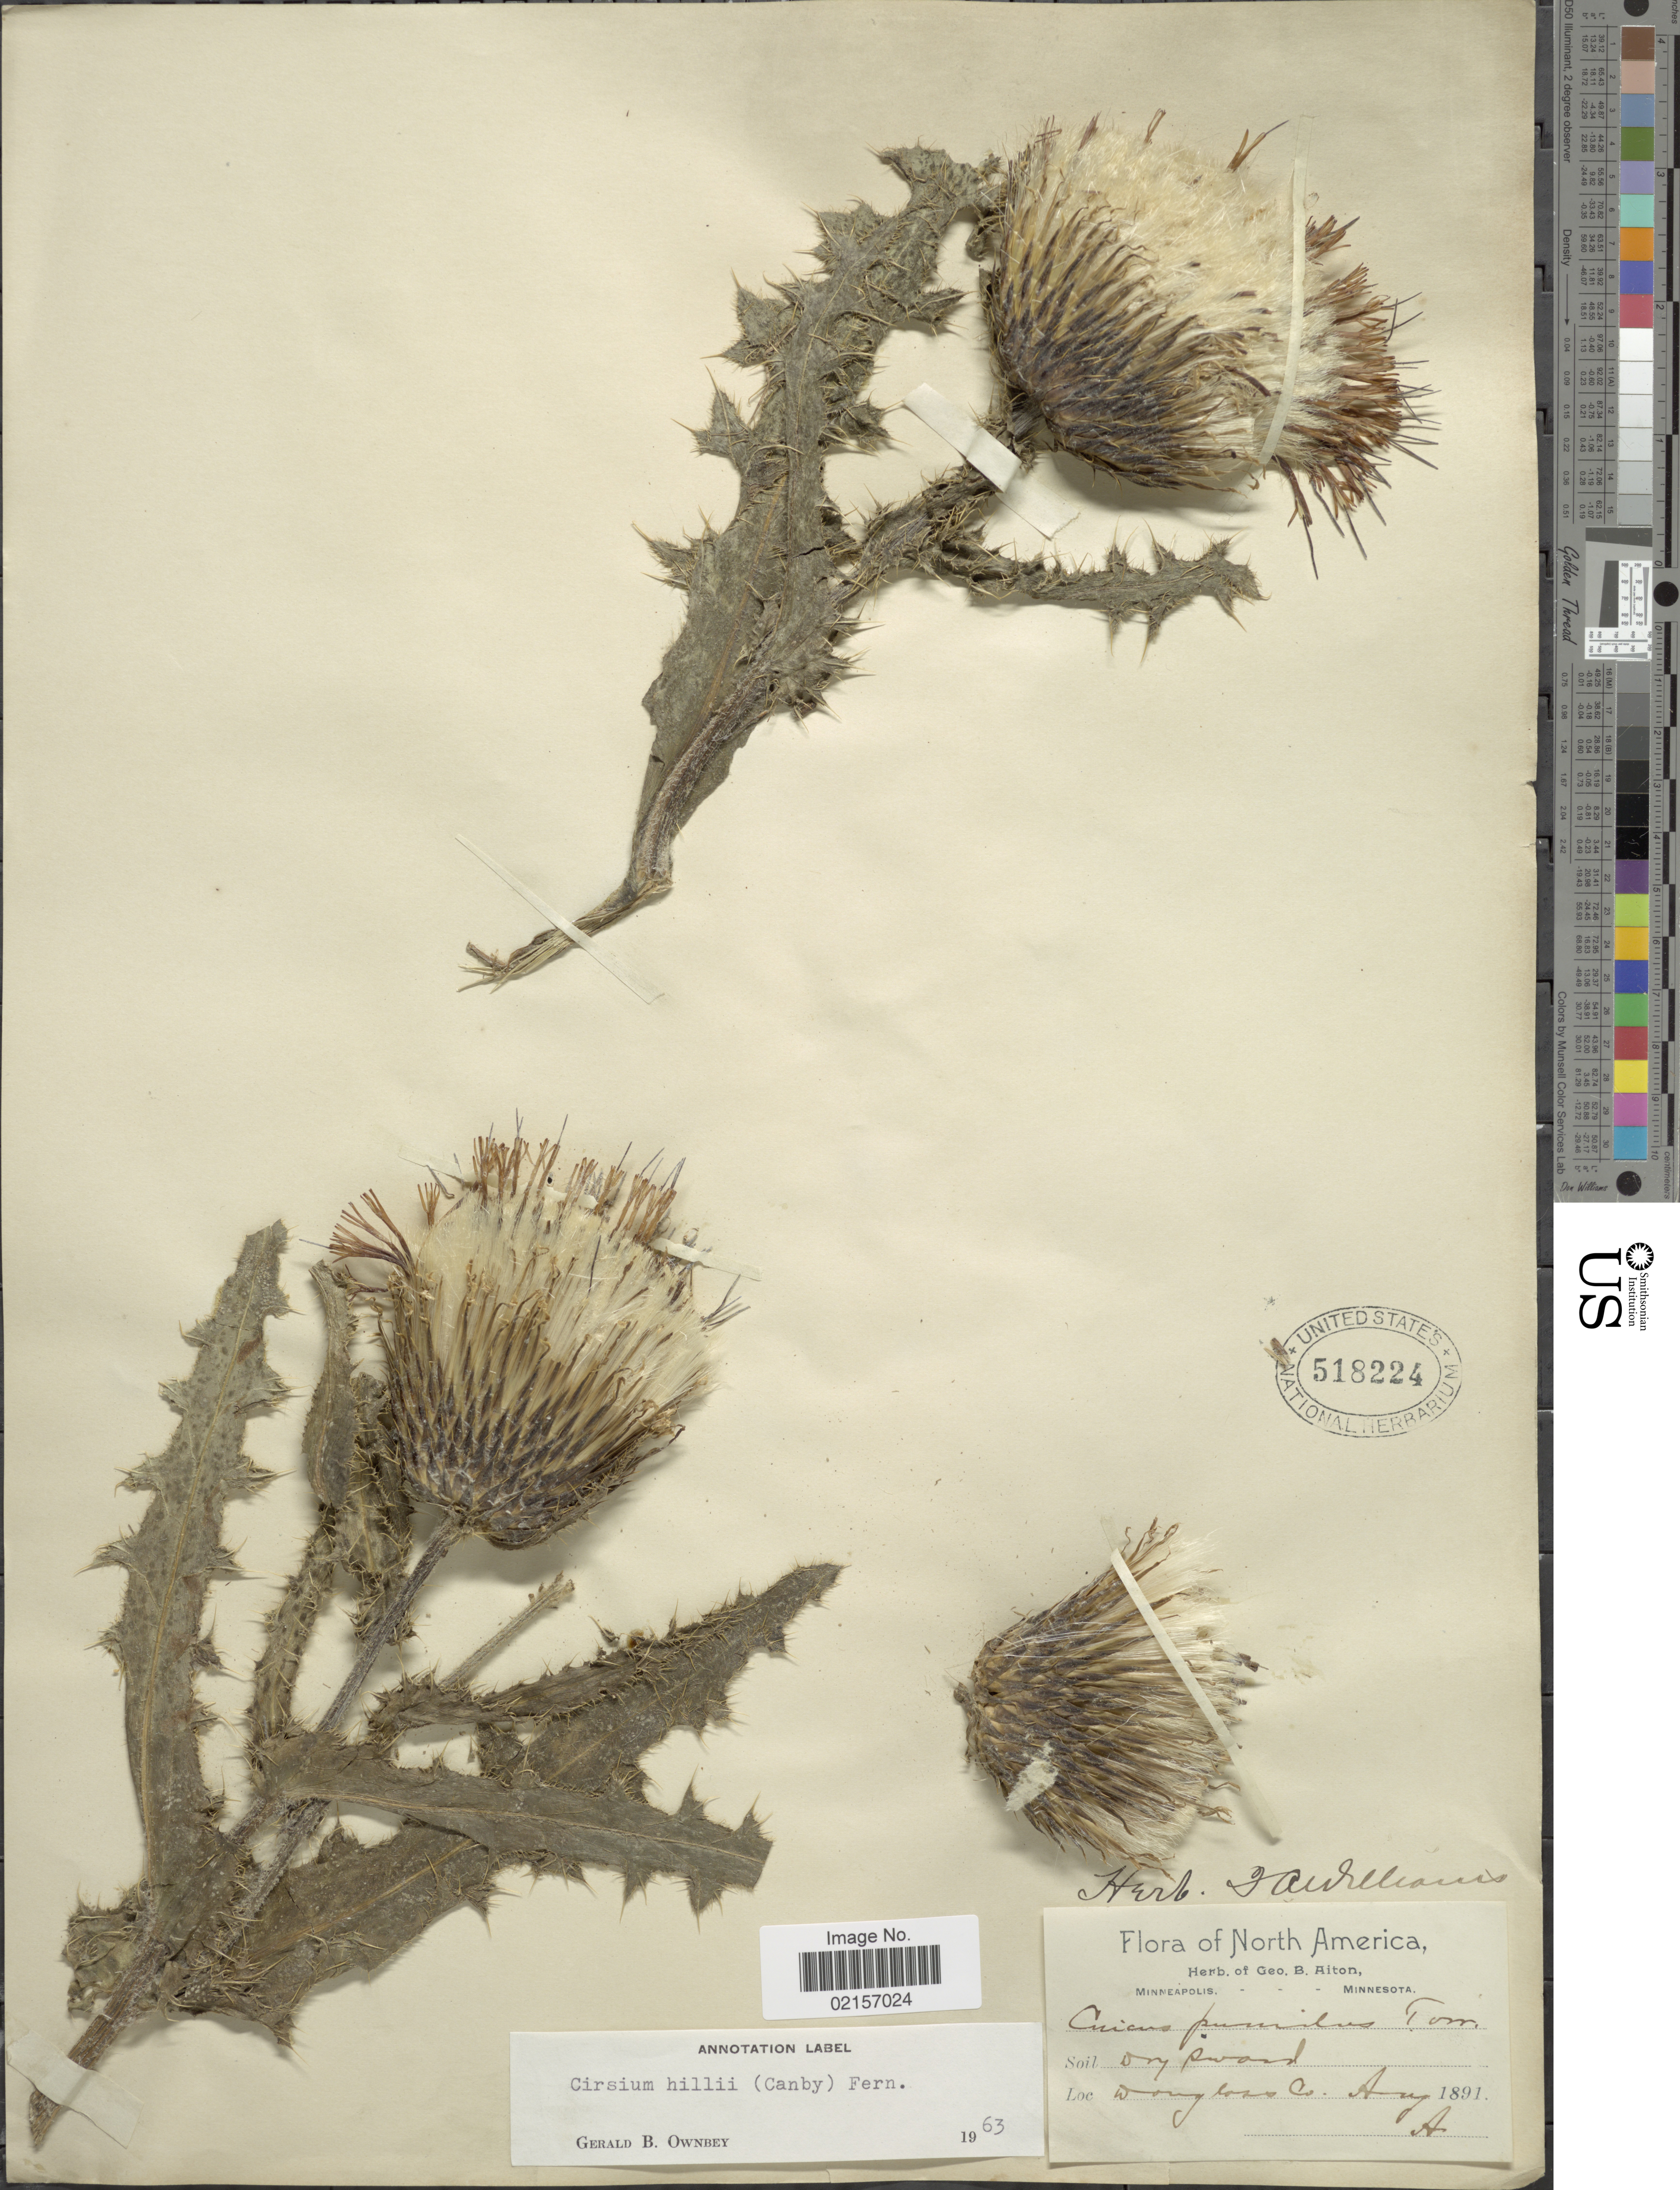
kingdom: Plantae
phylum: Tracheophyta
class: Magnoliopsida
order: Asterales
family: Asteraceae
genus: Cirsium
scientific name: Cirsium pumilum var. hillii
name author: (Canby) B. Boivin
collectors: G. B. Aiton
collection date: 1891-08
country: United States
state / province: Minnesota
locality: Douglas Co.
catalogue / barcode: US 518224